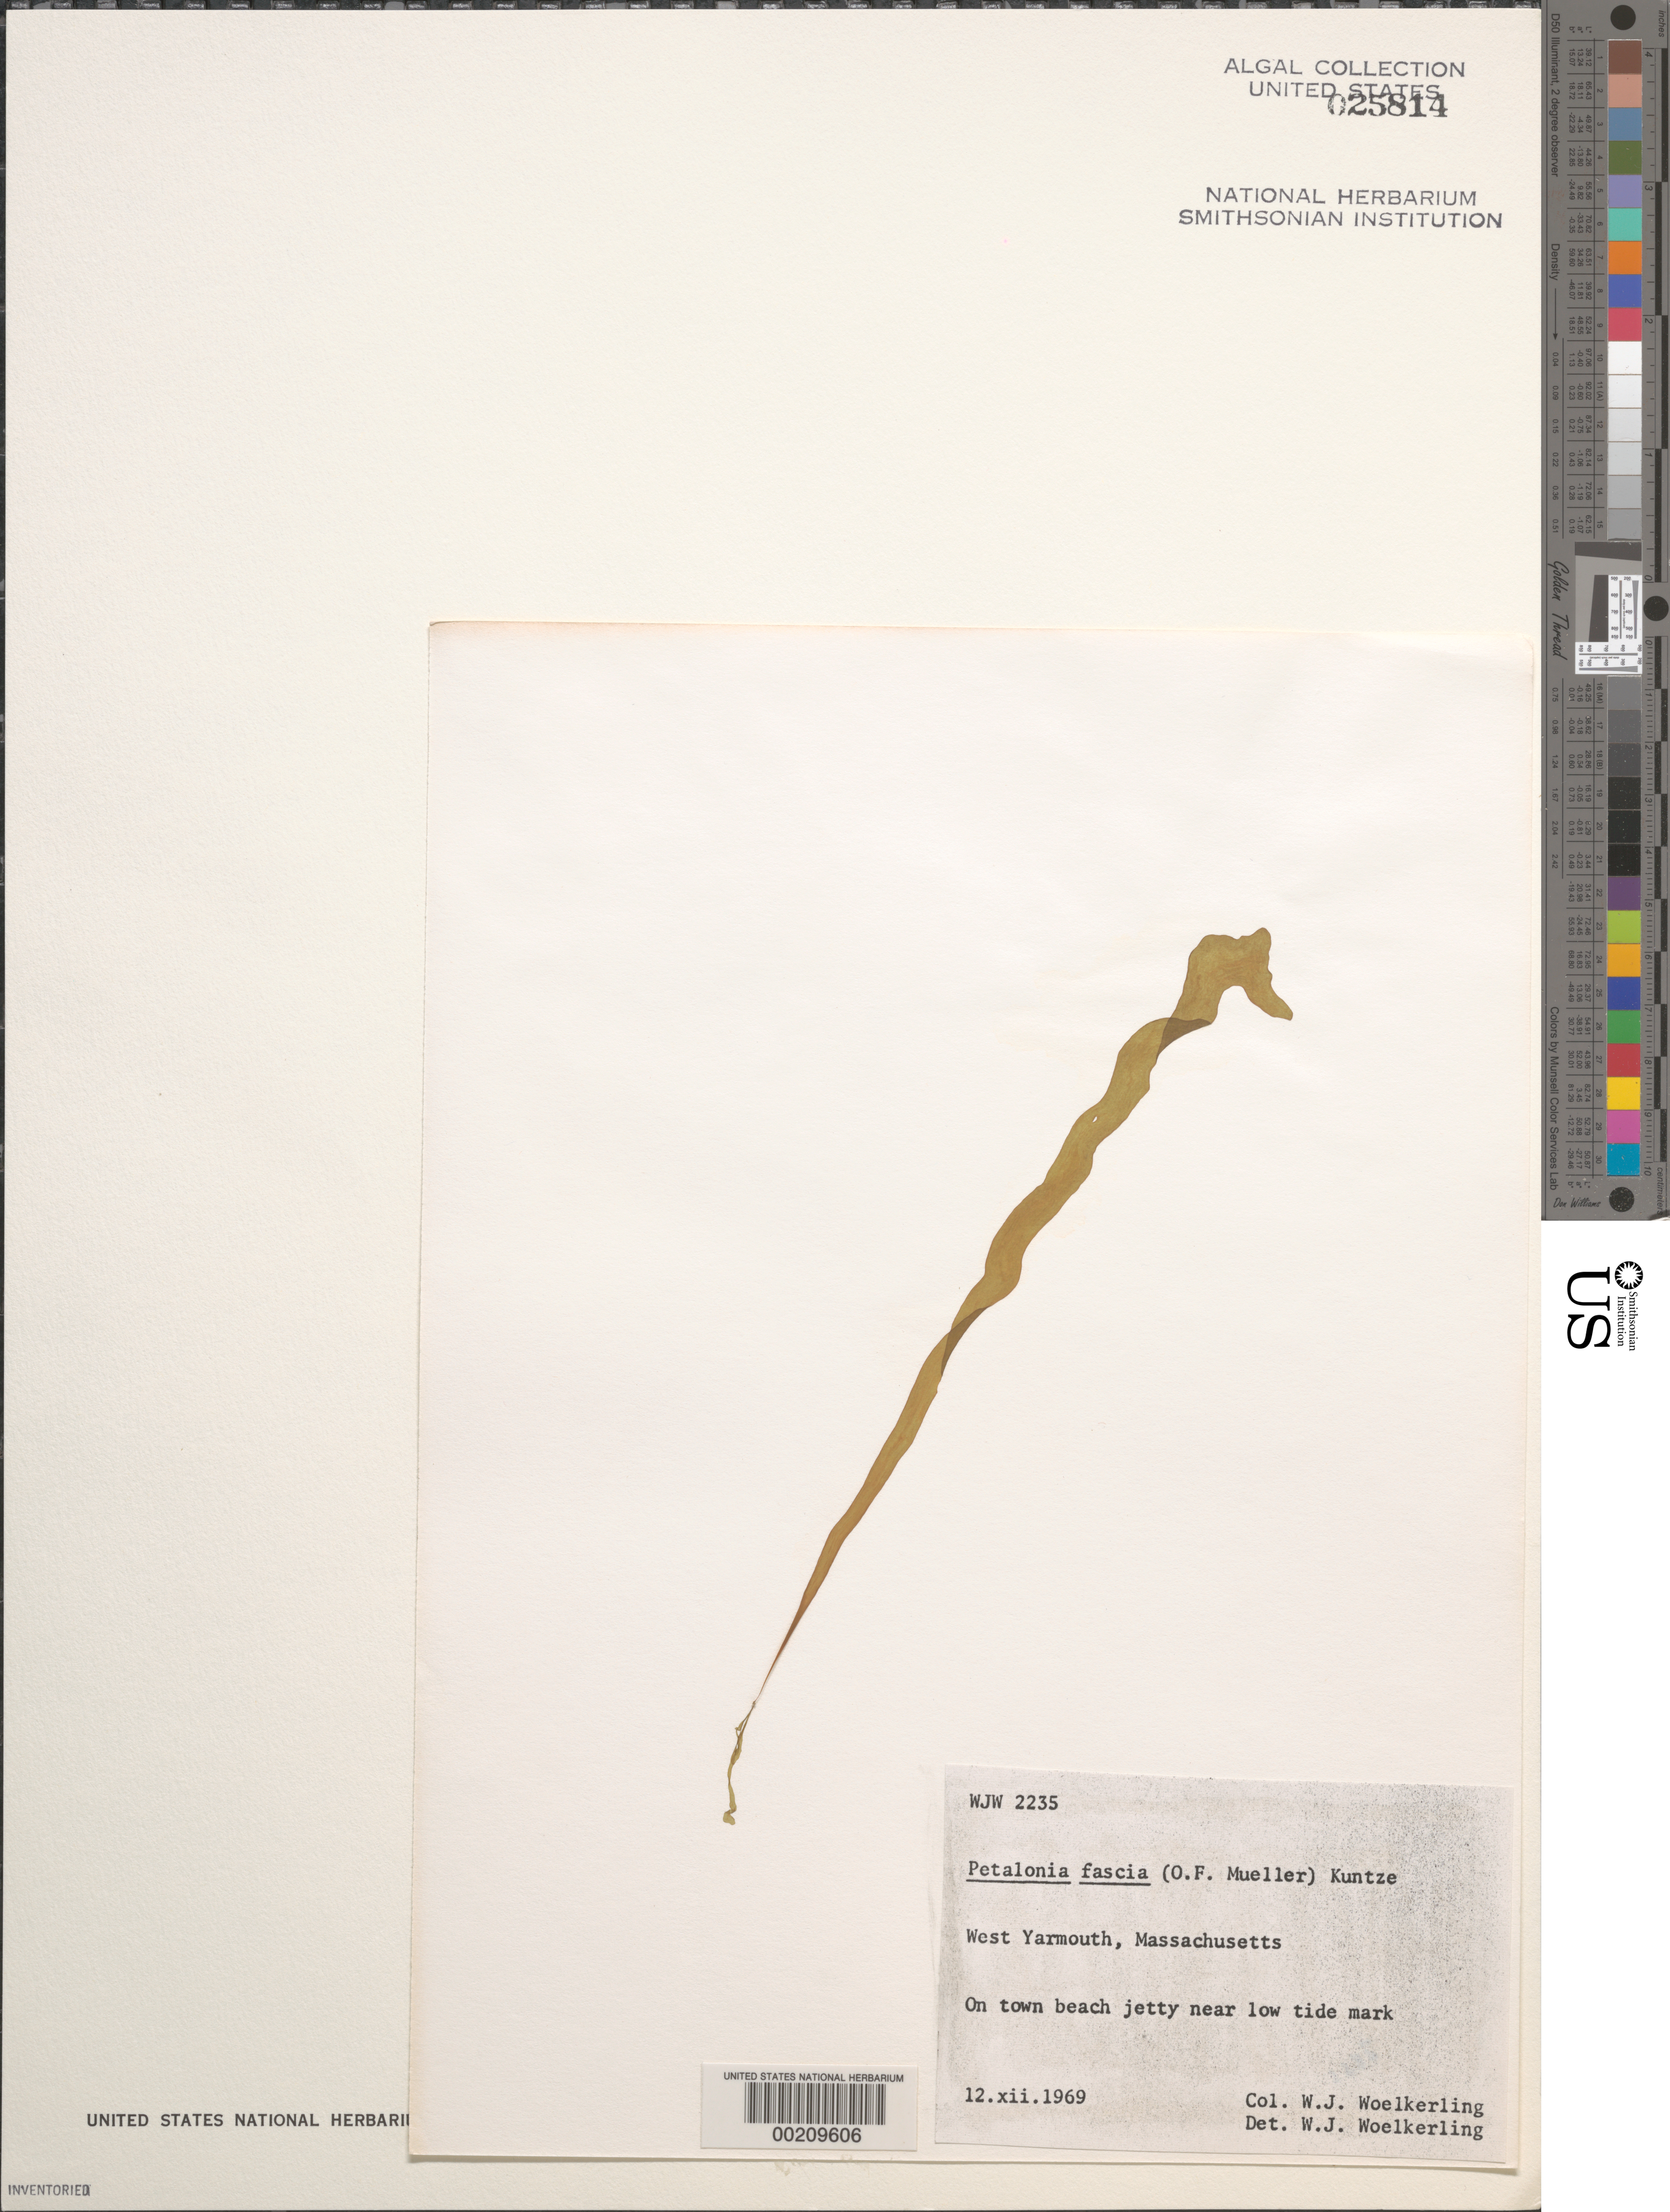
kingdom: Chromista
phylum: Ochrophyta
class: Phaeophyceae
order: Scytosiphonales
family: Scytosiphonaceae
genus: Petalonia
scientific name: Petalonia fascia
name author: (O.F. Müller) Kuntze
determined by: Woelkerling, W. J.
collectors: W. Woelkerling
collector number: WJW 2235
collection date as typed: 12 Dec 1969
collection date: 1969-12-12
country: United States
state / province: Massachusetts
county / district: Barnstable County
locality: West Yarmouth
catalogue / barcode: US 25814